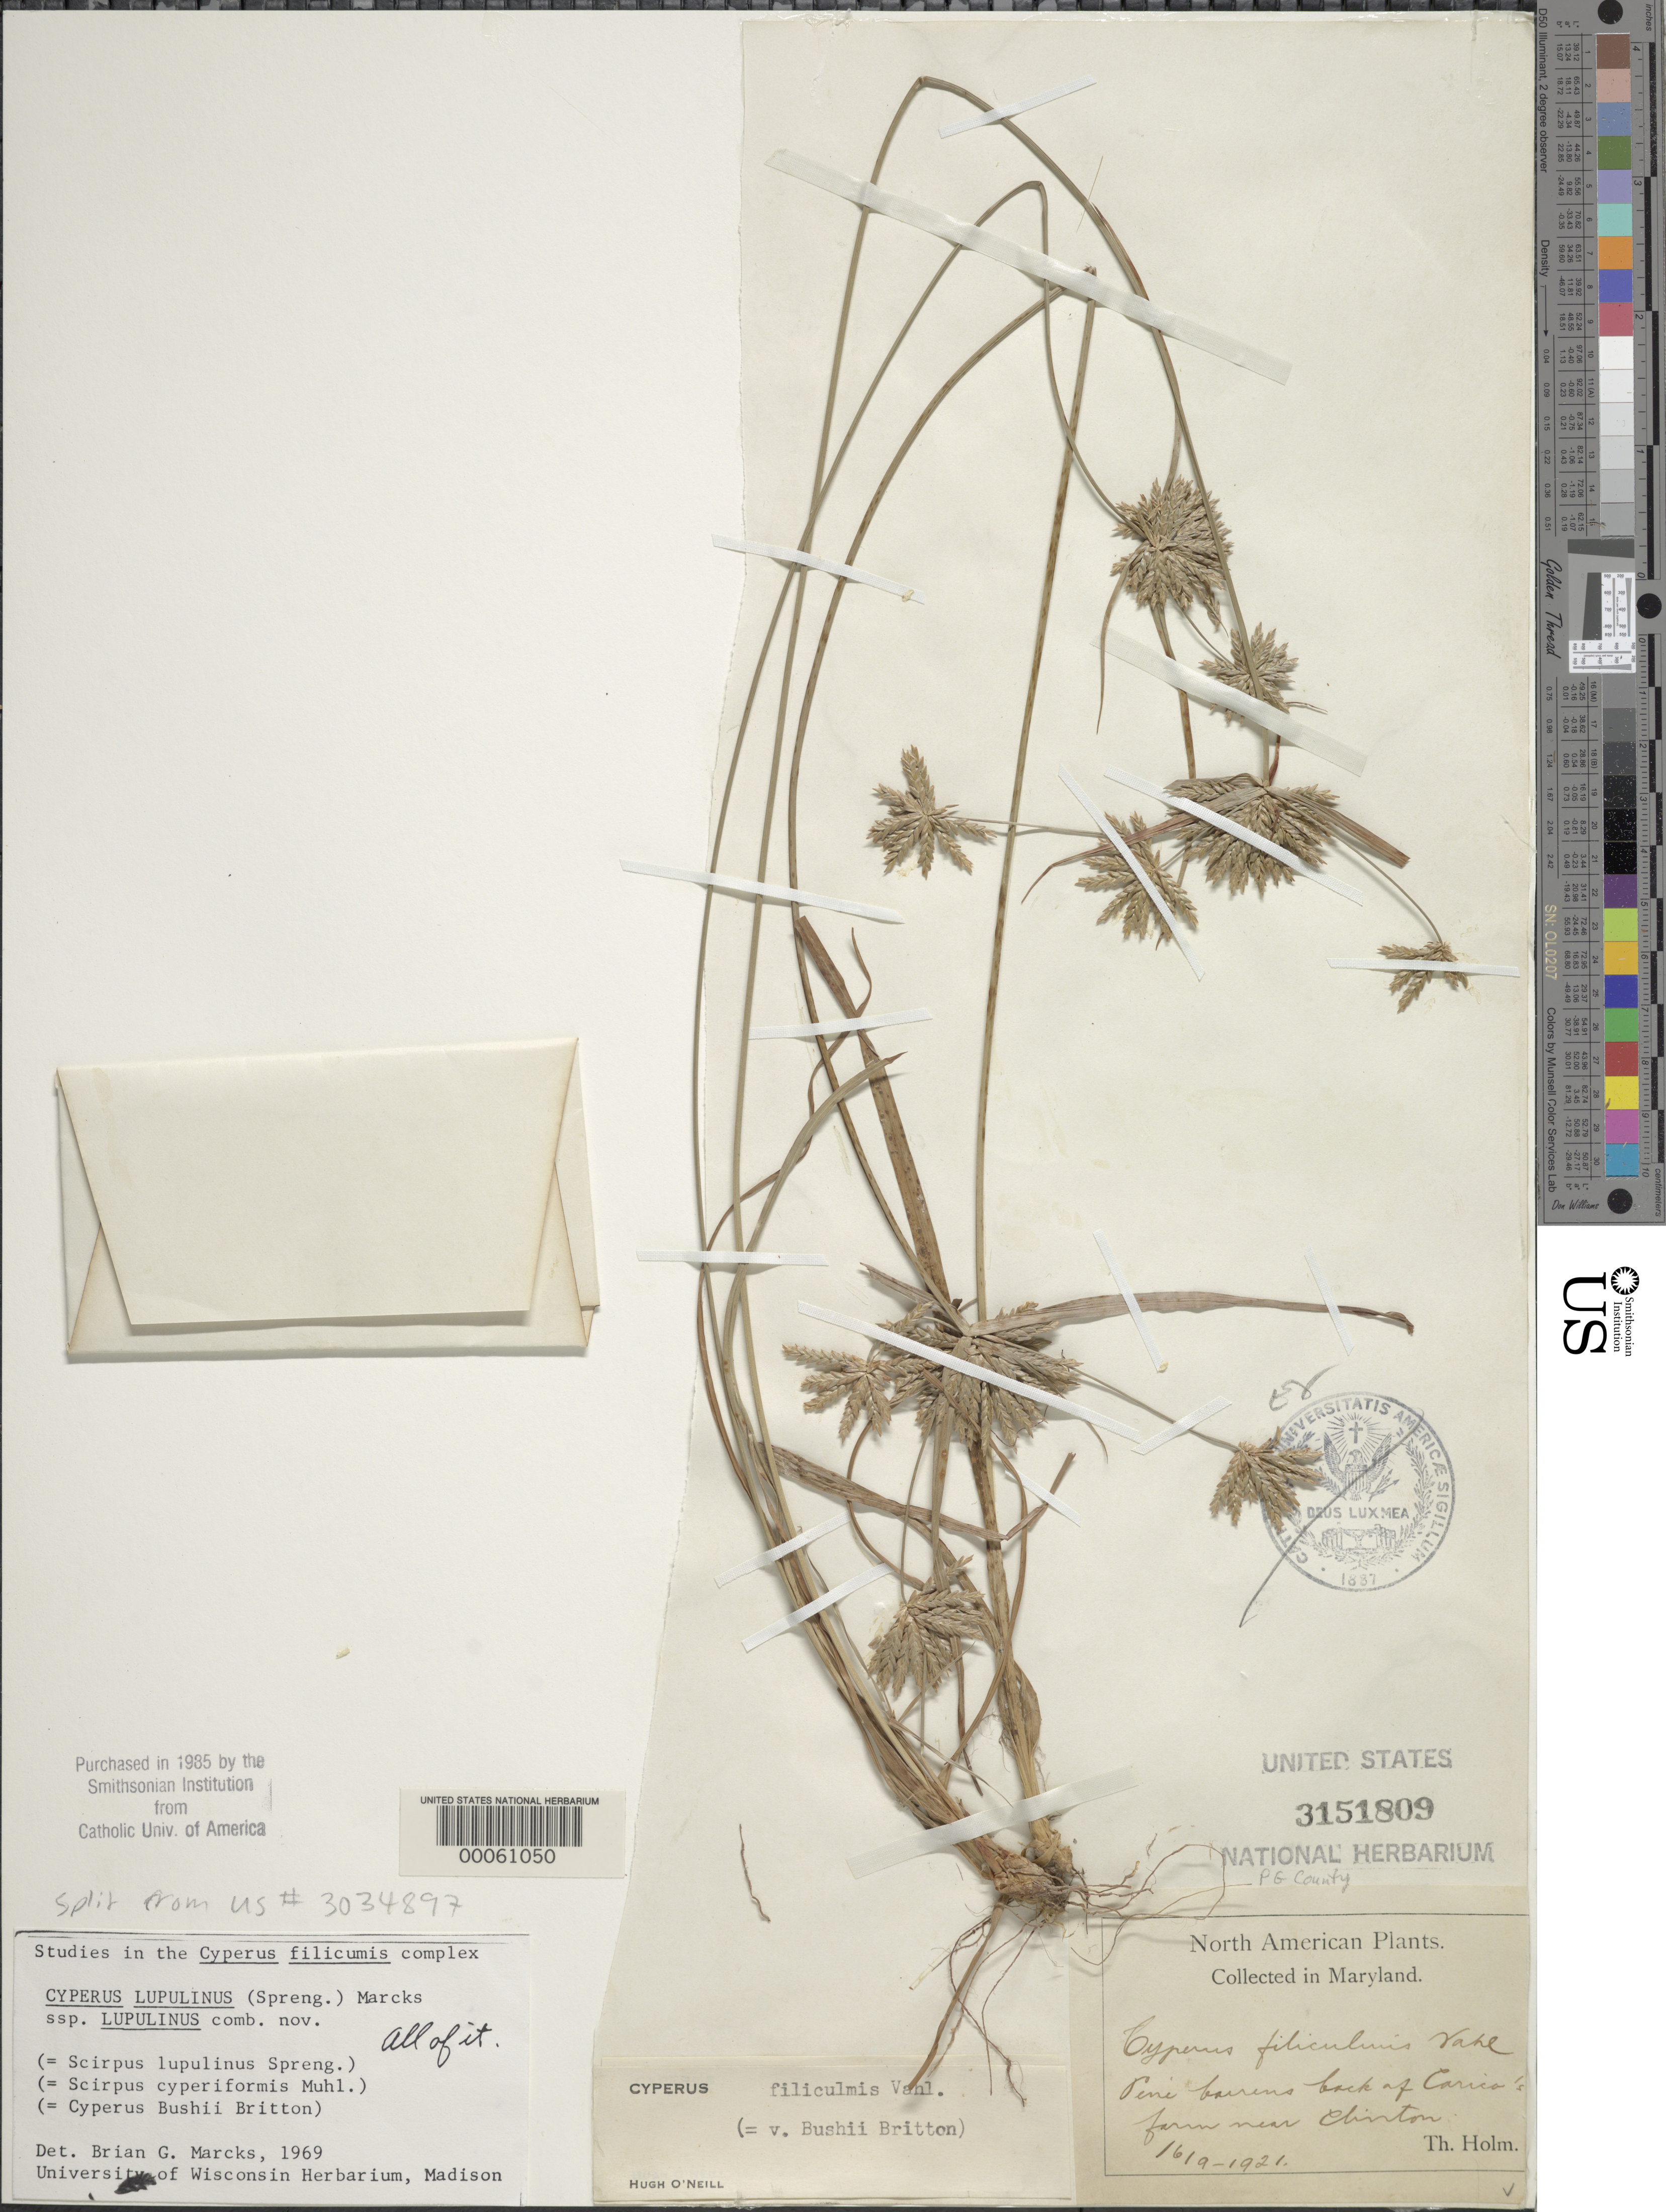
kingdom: Plantae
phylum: Tracheophyta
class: Liliopsida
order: Poales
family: Cyperaceae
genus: Cyperus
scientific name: Cyperus lupulinus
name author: (Spreng.) Marcks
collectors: T. Holm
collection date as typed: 16 Sep 1921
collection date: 1921-09-16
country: United States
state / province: Maryland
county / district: Prince George's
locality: Clinton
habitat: Pine barrens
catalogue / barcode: US 3151809